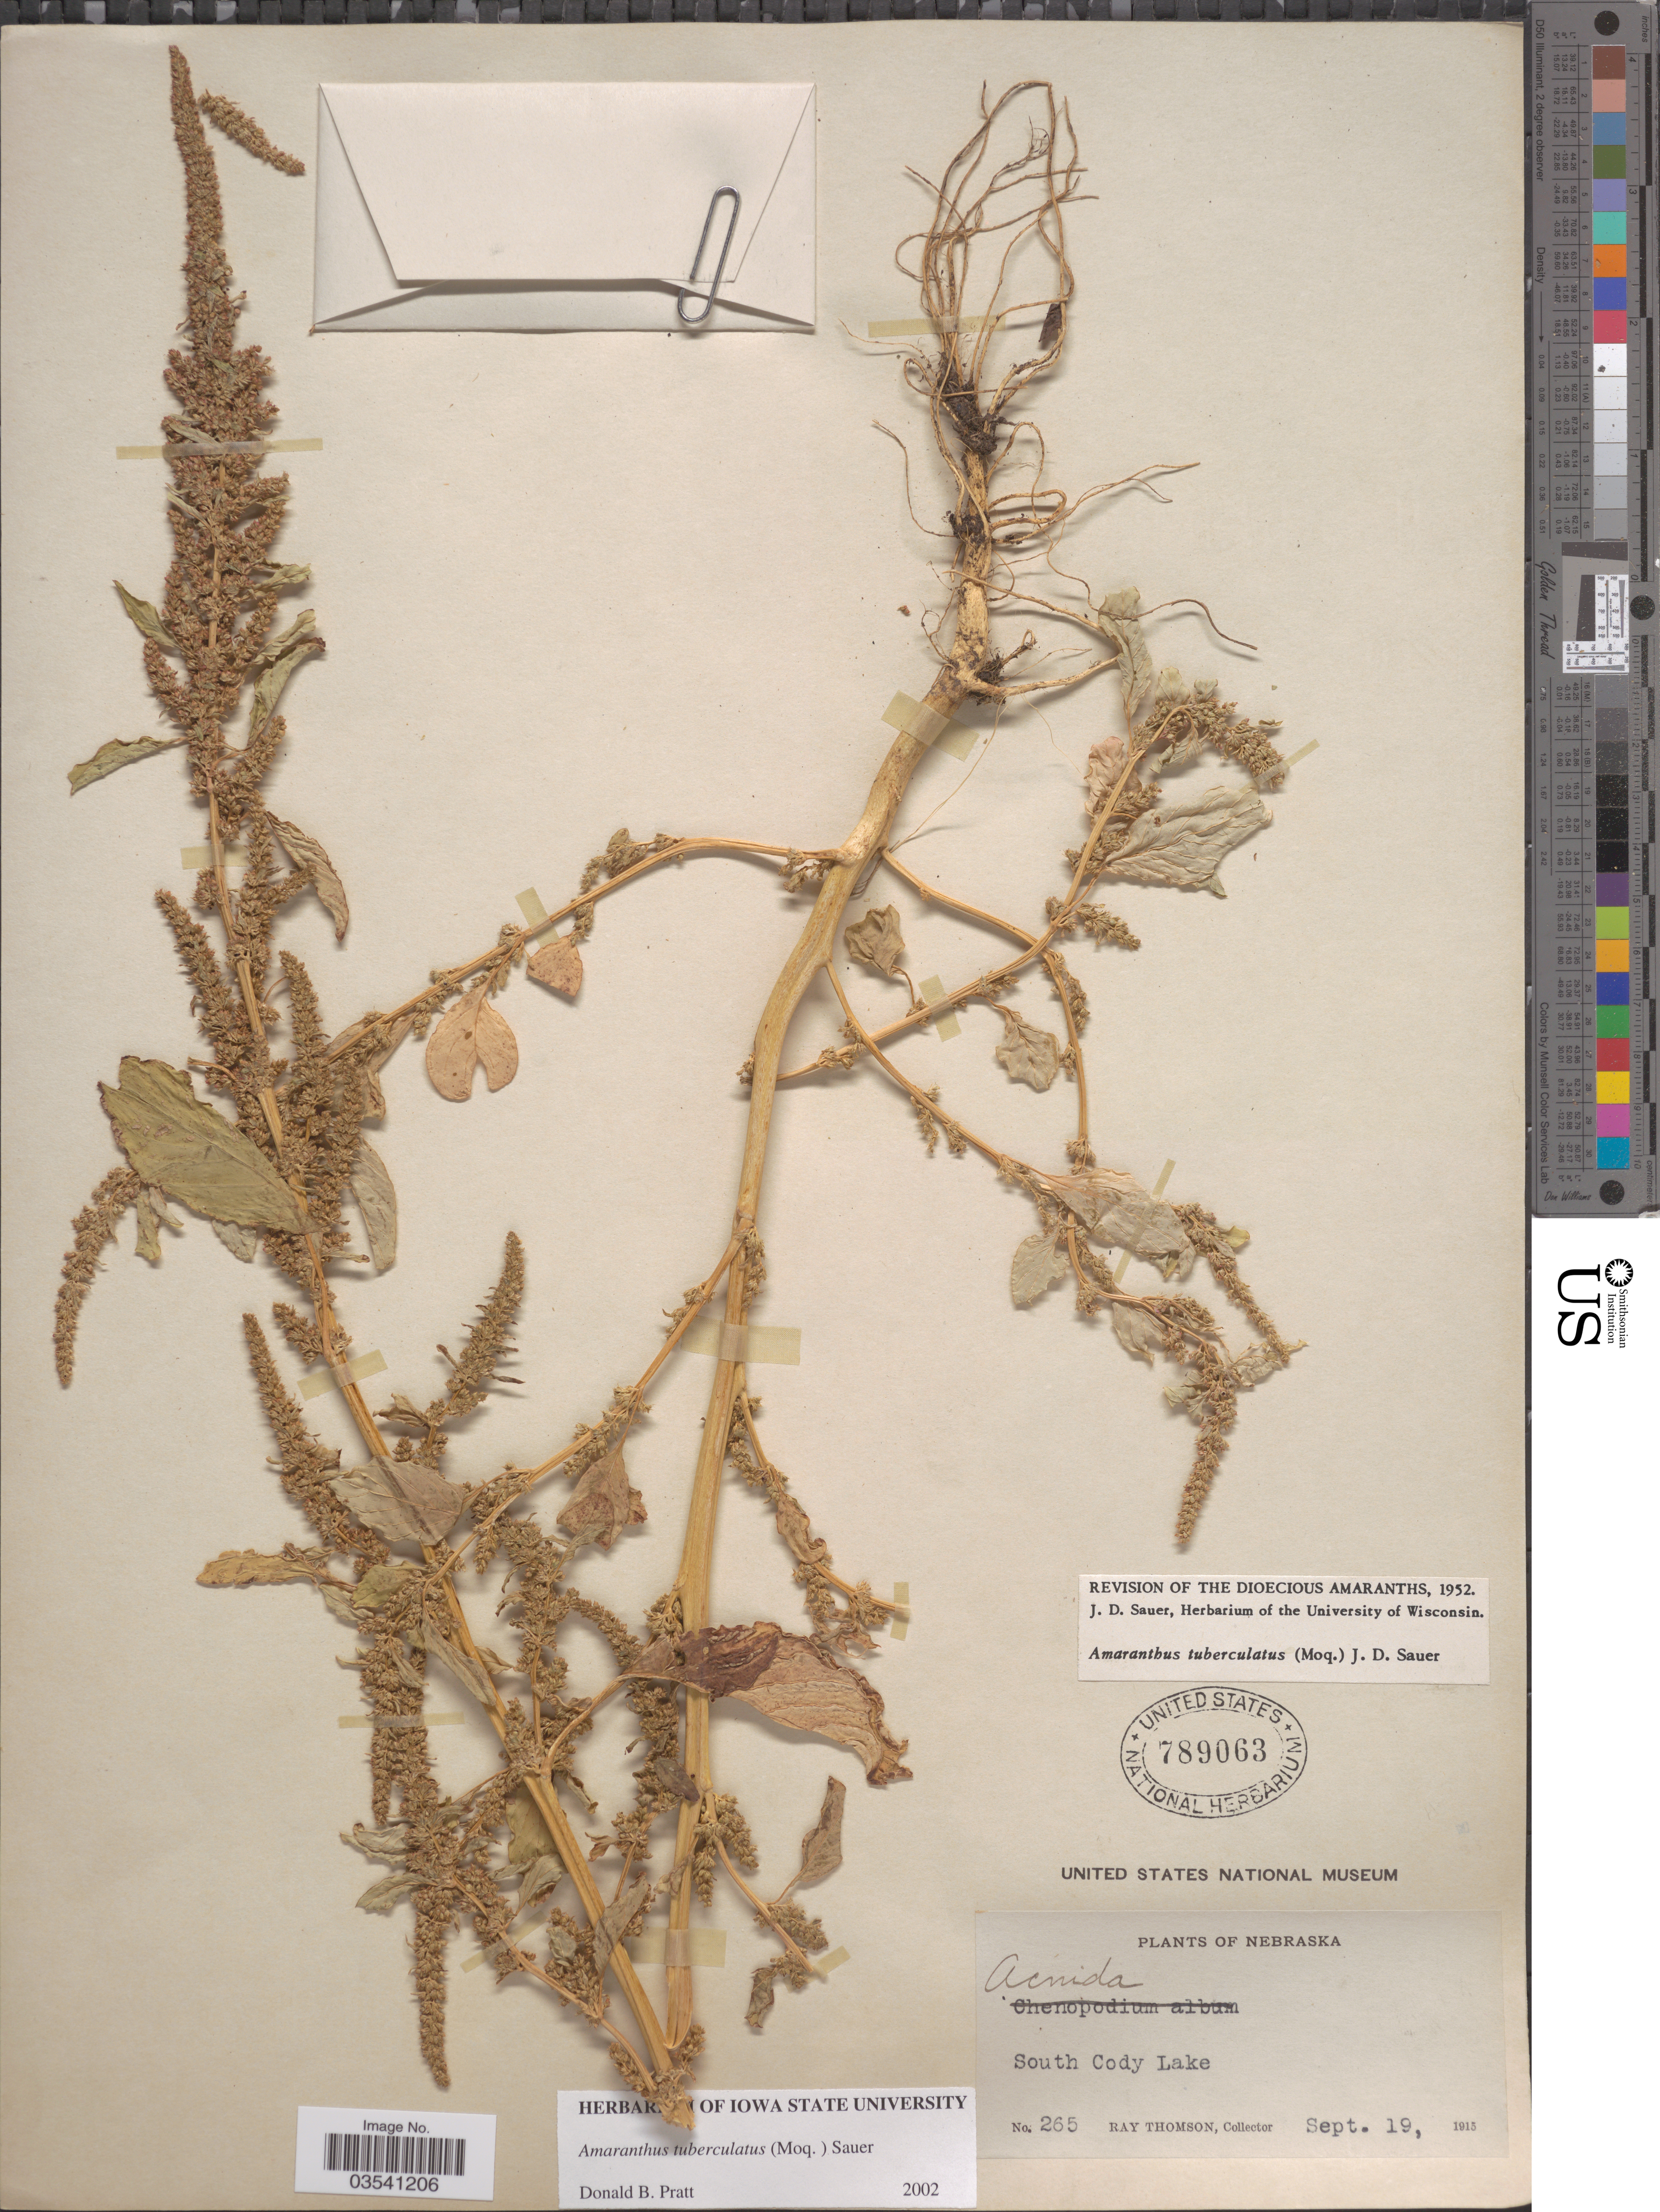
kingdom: Plantae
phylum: Tracheophyta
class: Magnoliopsida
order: Caryophyllales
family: Amaranthaceae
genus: Amaranthus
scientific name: Amaranthus tuberculatus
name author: (Moq.) J.D. Sauer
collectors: R. Thomson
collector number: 265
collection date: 1915-09-19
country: United States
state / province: Nebraska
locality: South Cody Lake.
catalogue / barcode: US 789063